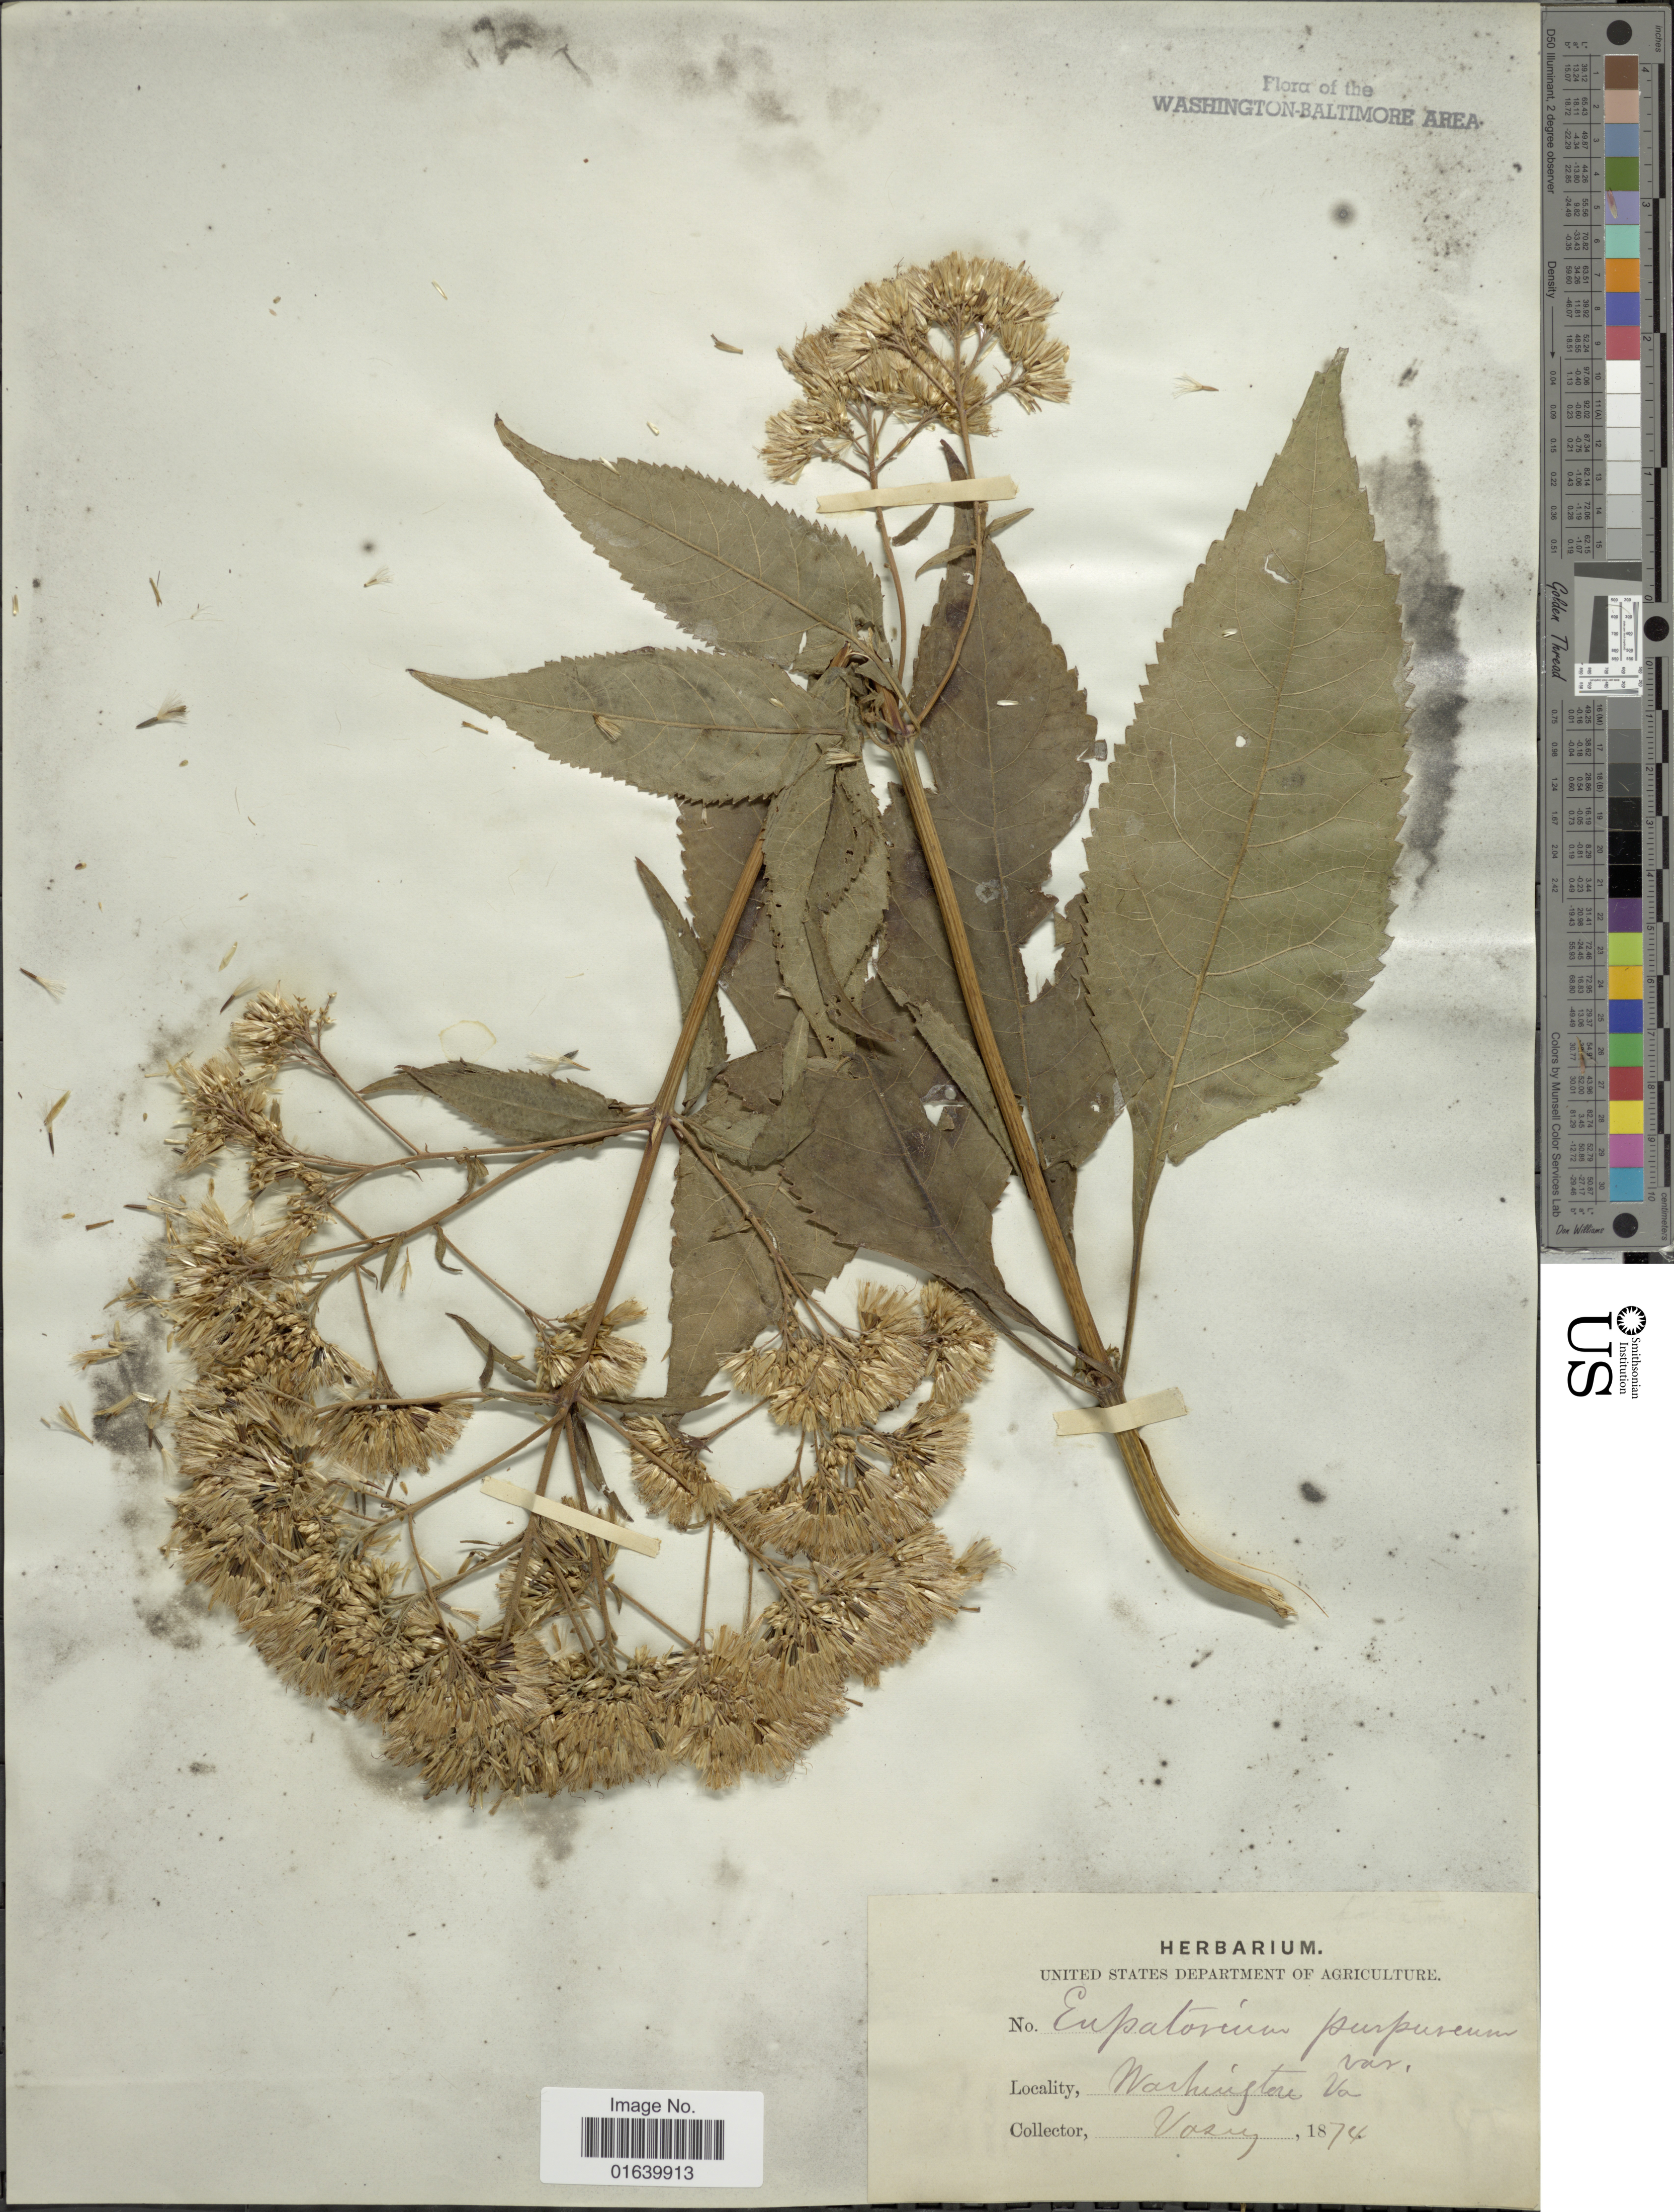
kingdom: Plantae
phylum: Tracheophyta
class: Magnoliopsida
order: Asterales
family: Asteraceae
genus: Eupatorium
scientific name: Eupatorium purpureum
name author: (L.) E.E. Lamont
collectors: Vasey, --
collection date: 1874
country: United States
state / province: Virginia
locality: Washington